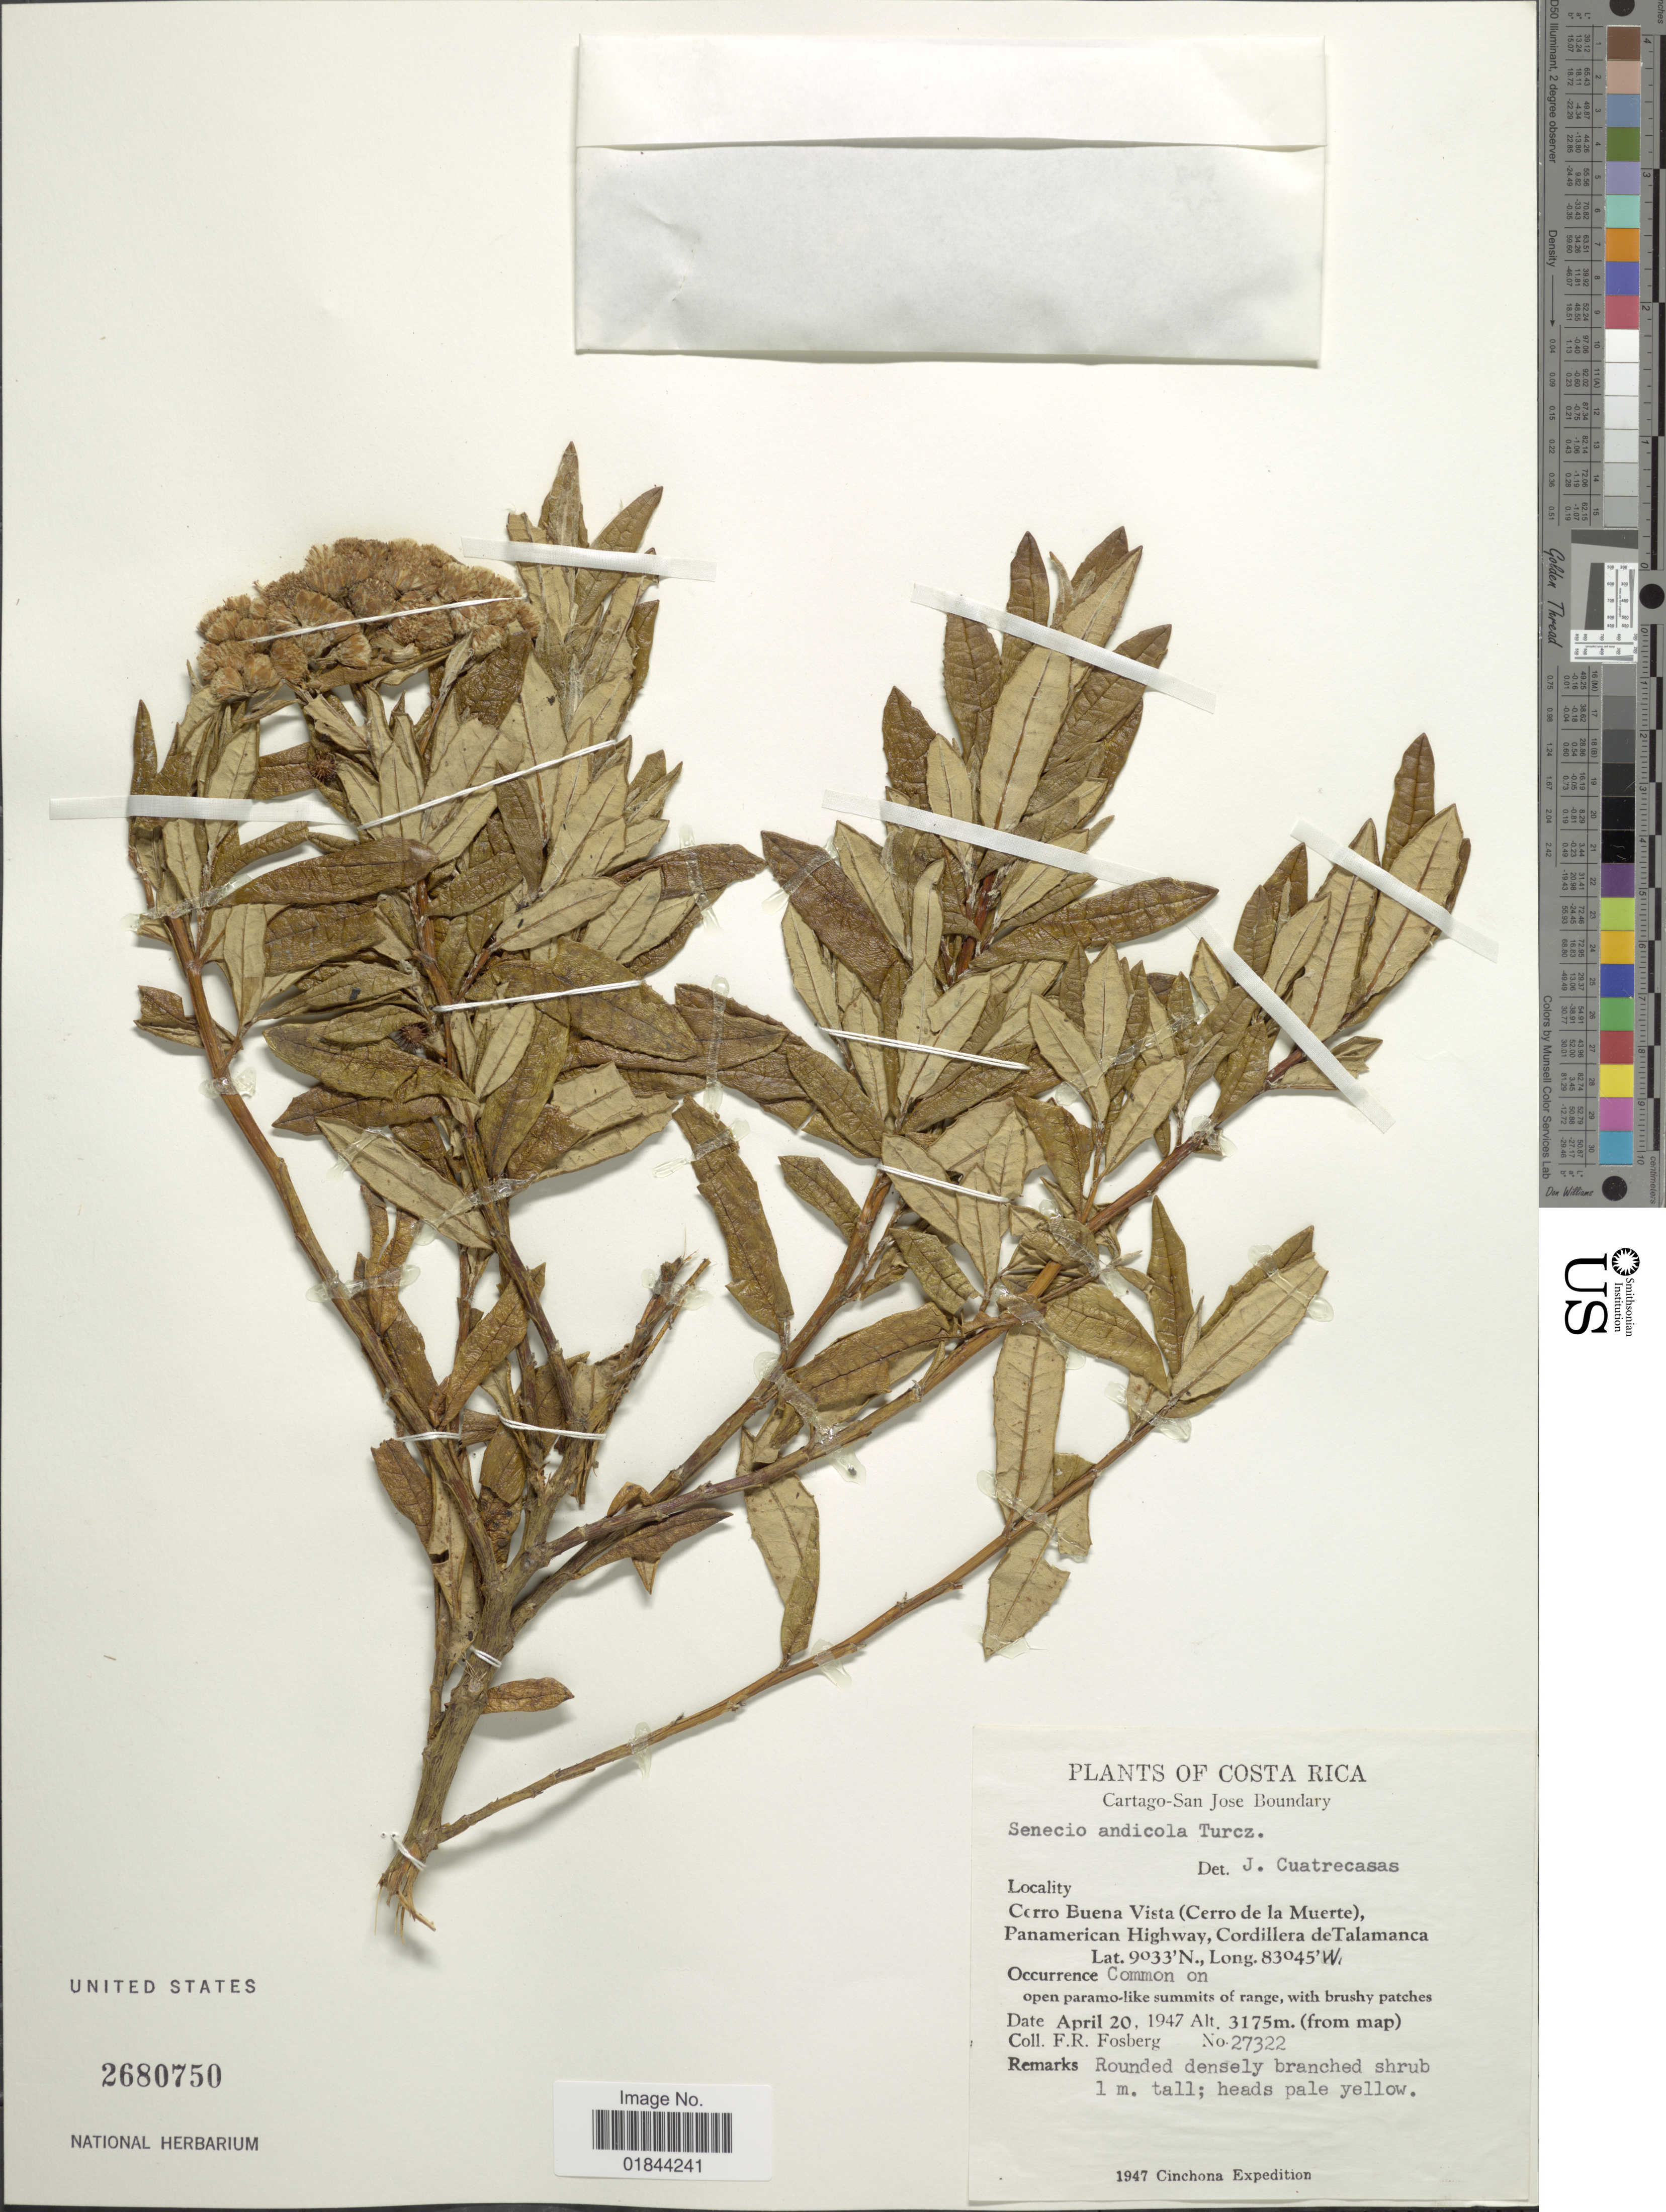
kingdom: Plantae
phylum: Tracheophyta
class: Magnoliopsida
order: Asterales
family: Asteraceae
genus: Pentacalia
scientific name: Pentacalia andicola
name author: (Turcz.) Cuatrec.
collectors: F. R. Fosberg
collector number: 27322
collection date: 1947-04-20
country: Costa Rica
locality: Cartago-San Jose Boundary, Cerro Buena Vista (Cerro de la Muerte), Panamerican Highway, Cordillera de Talamanca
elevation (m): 3175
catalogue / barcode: US 2680750